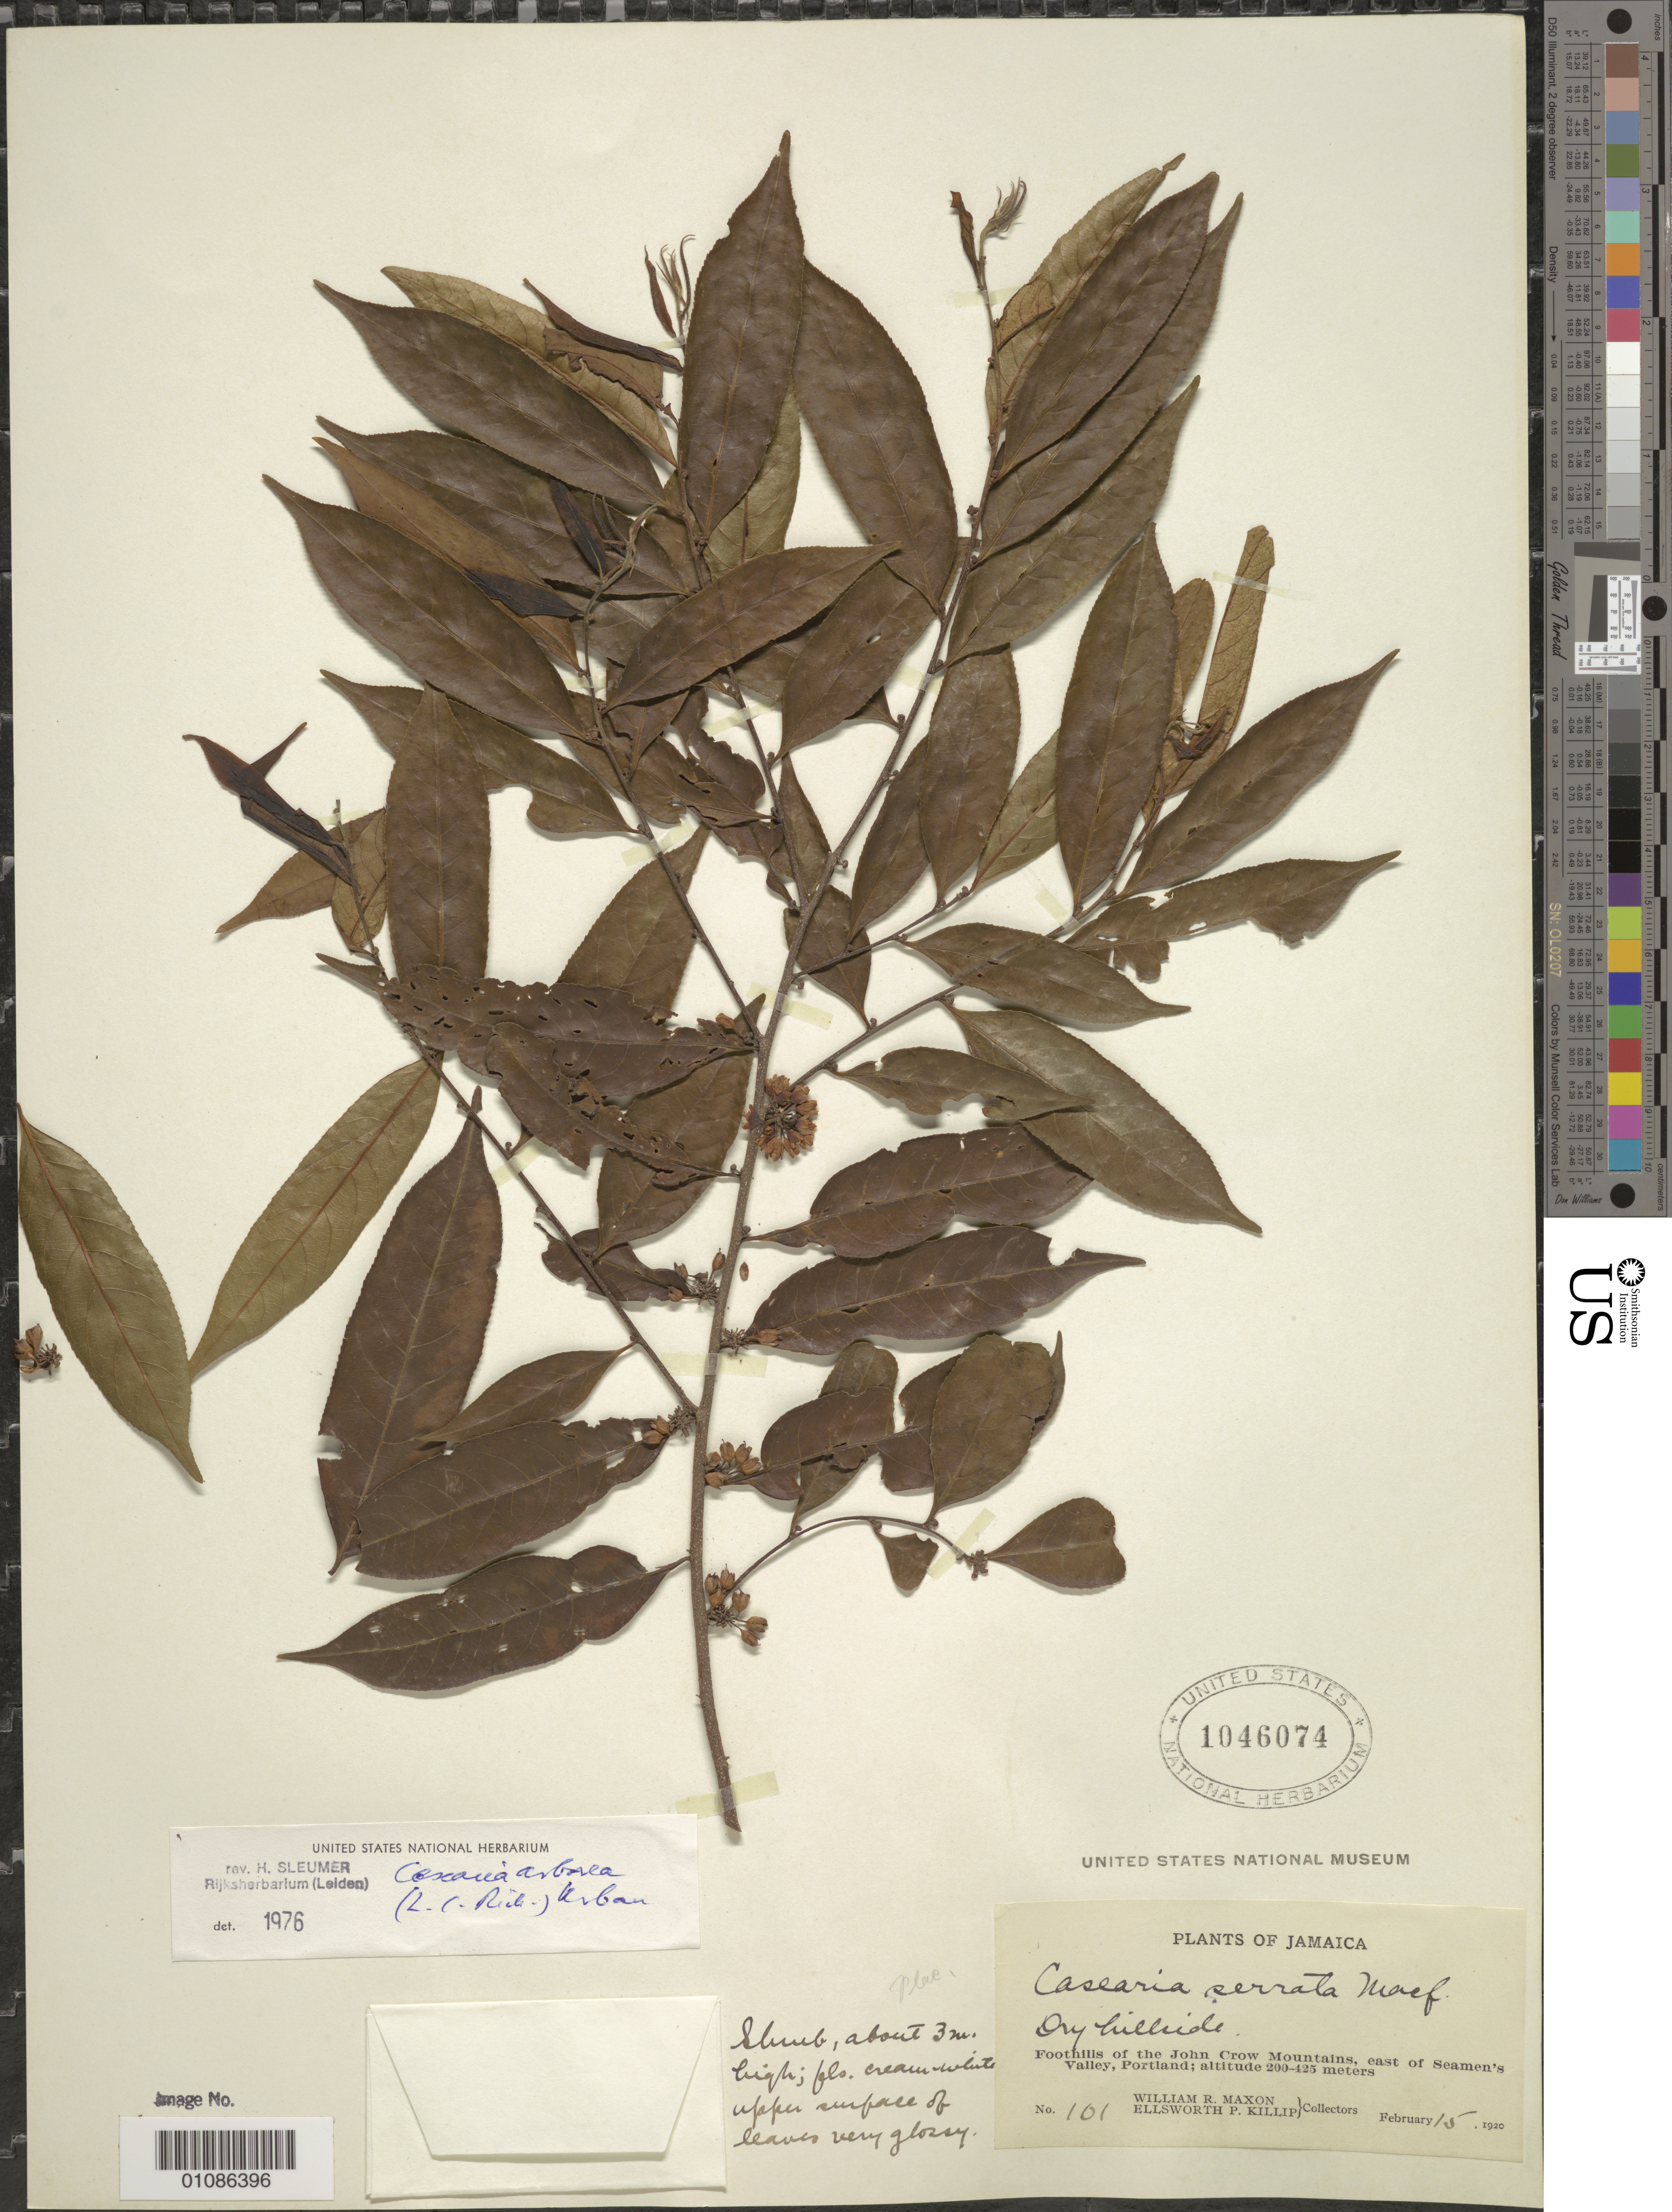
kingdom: Plantae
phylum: Tracheophyta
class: Magnoliopsida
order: Malpighiales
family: Salicaceae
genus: Casearia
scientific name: Casearia serrulata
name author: Sw.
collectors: W. R. Maxon & E. P. Killip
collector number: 101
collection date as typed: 15 Feb 1920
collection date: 1920-02-15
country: Jamaica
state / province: Portland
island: Jamaica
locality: foothills of the John Crow Mountains, E of Seamen's Valley, Portland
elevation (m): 61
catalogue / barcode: US 1046074